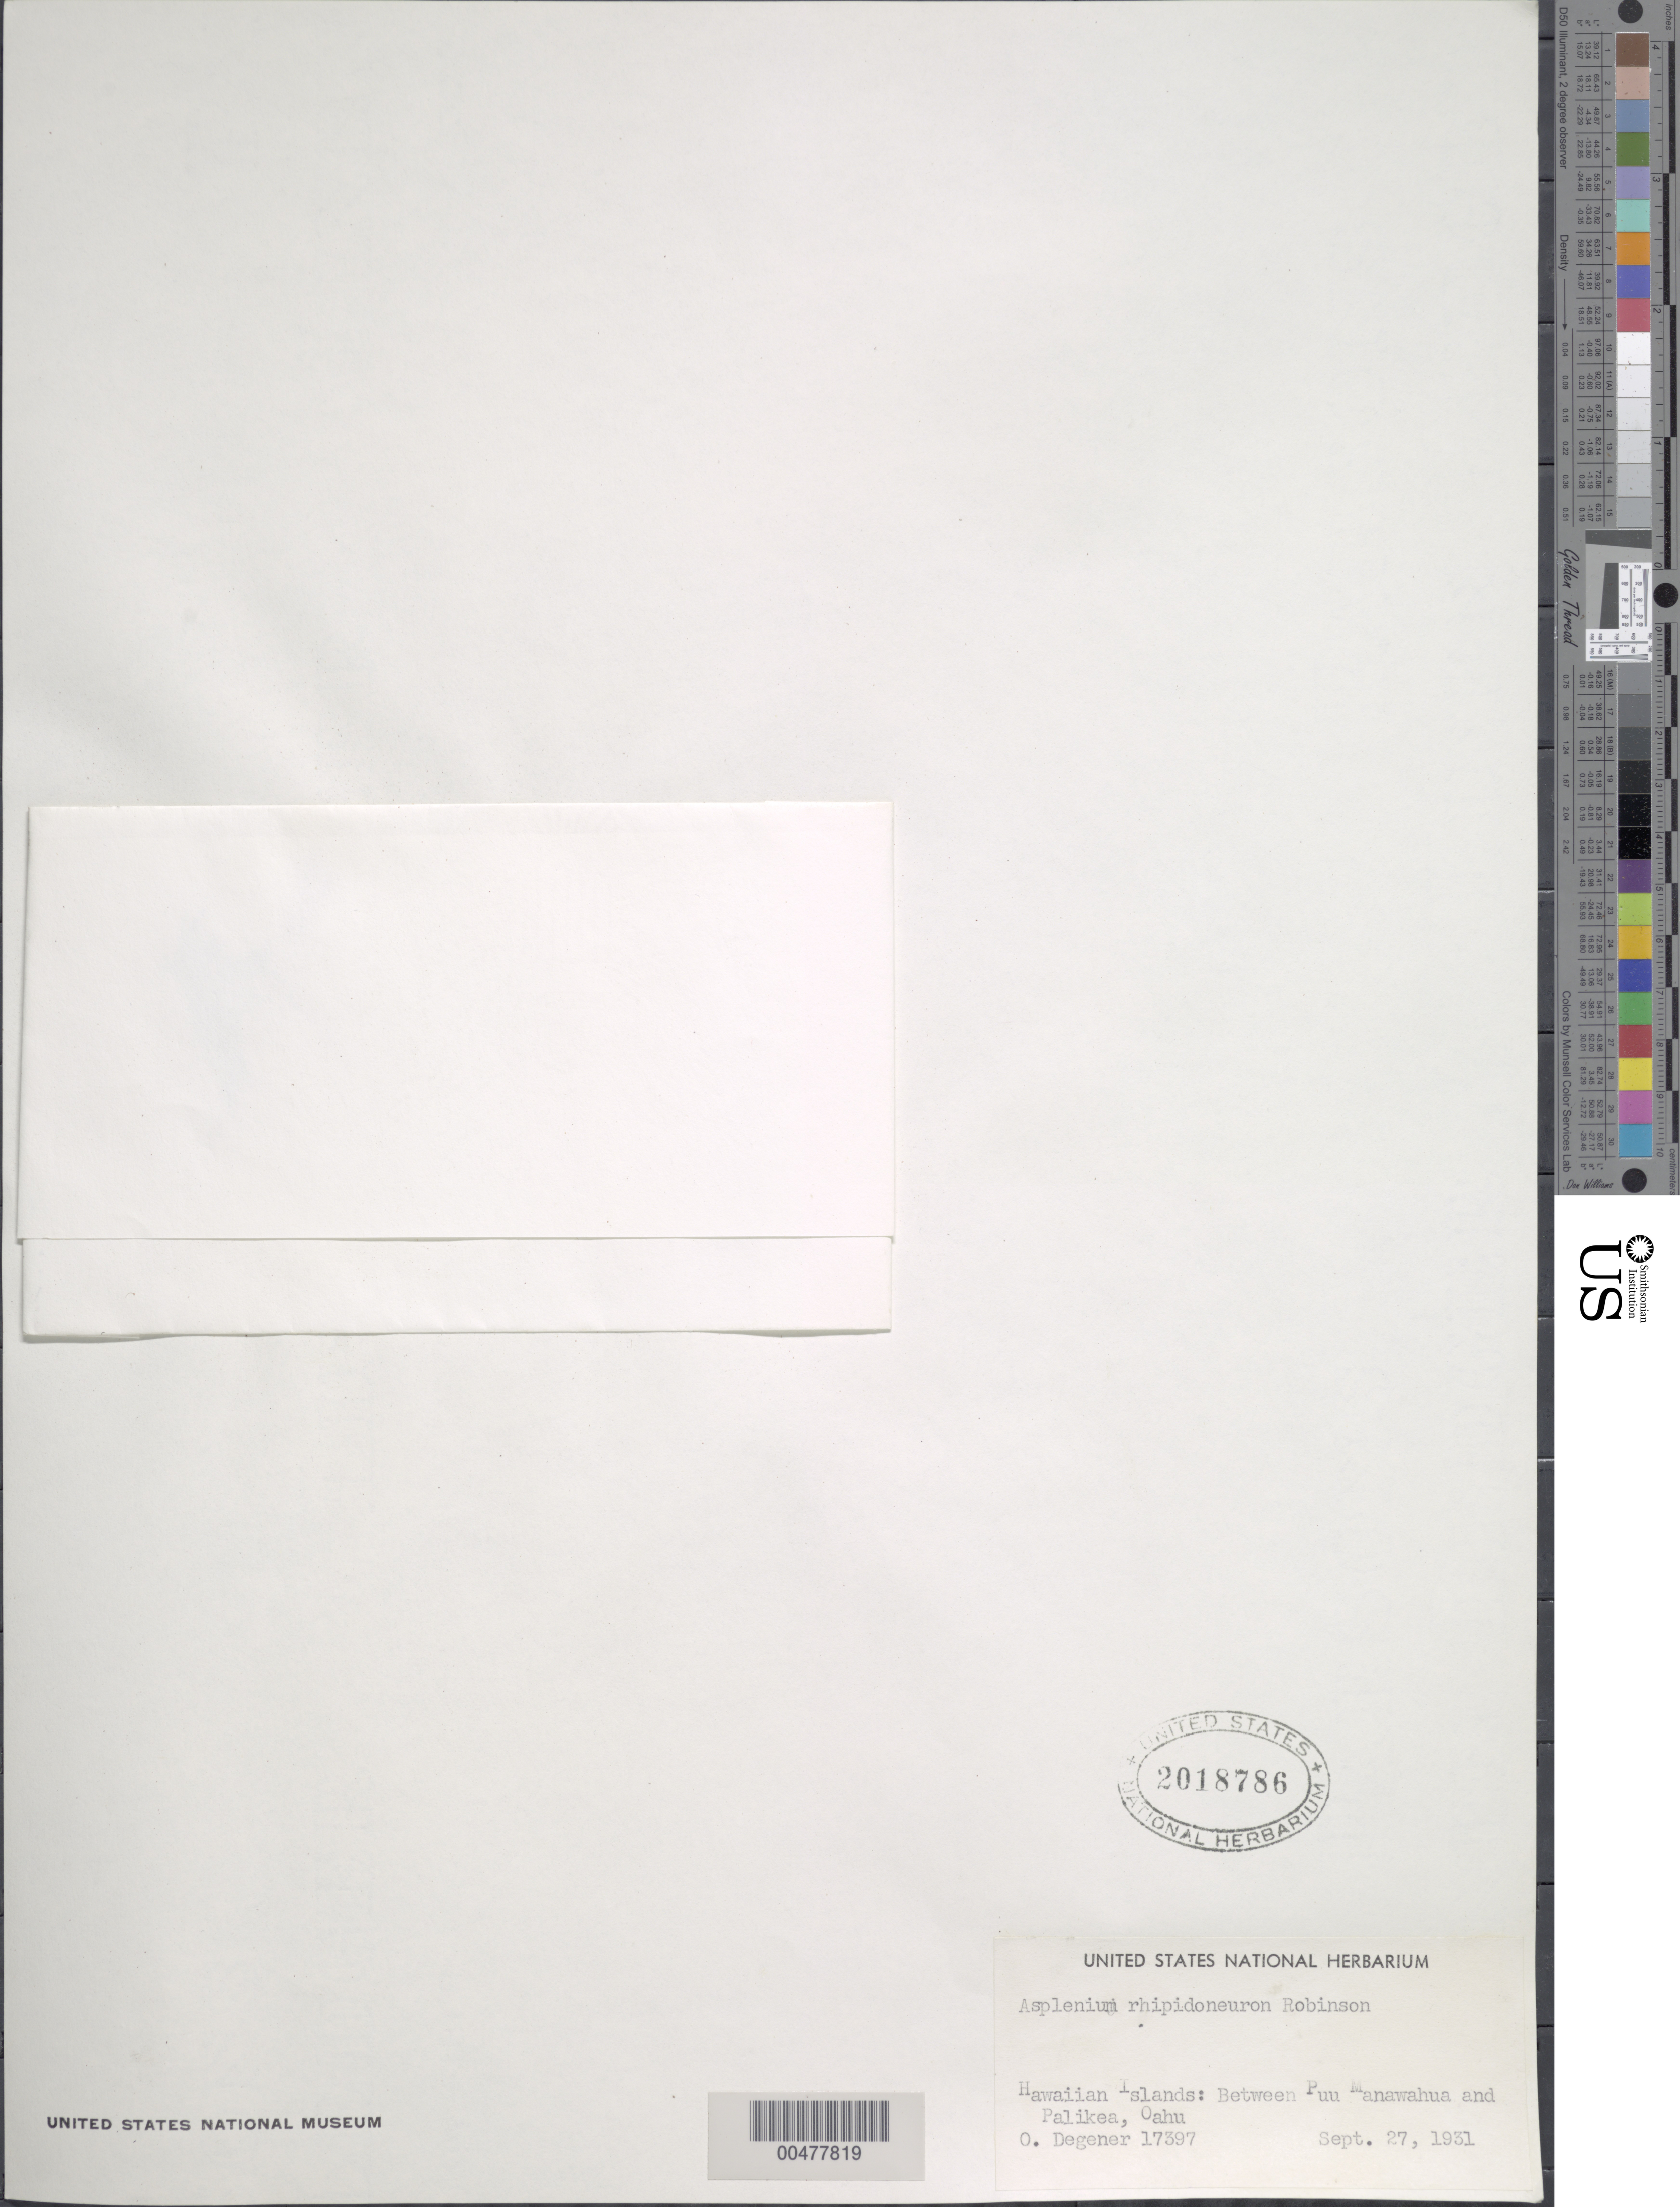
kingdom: Plantae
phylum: Tracheophyta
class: Polypodiopsida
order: Polypodiales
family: Aspleniaceae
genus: Asplenium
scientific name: Asplenium aethiopicum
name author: (Burm. f.) Bech.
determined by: Wagner, W. L., (BOT), Smithsonian Institution - National Museum of Natural History (UNITED STATES)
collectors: O. Degener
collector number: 17397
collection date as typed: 27 Sep 1931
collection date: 1931-09-27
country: United States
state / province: Hawaii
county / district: Honolulu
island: Oahu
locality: Between Puu Manawahua and Palikea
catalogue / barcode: US 2018786